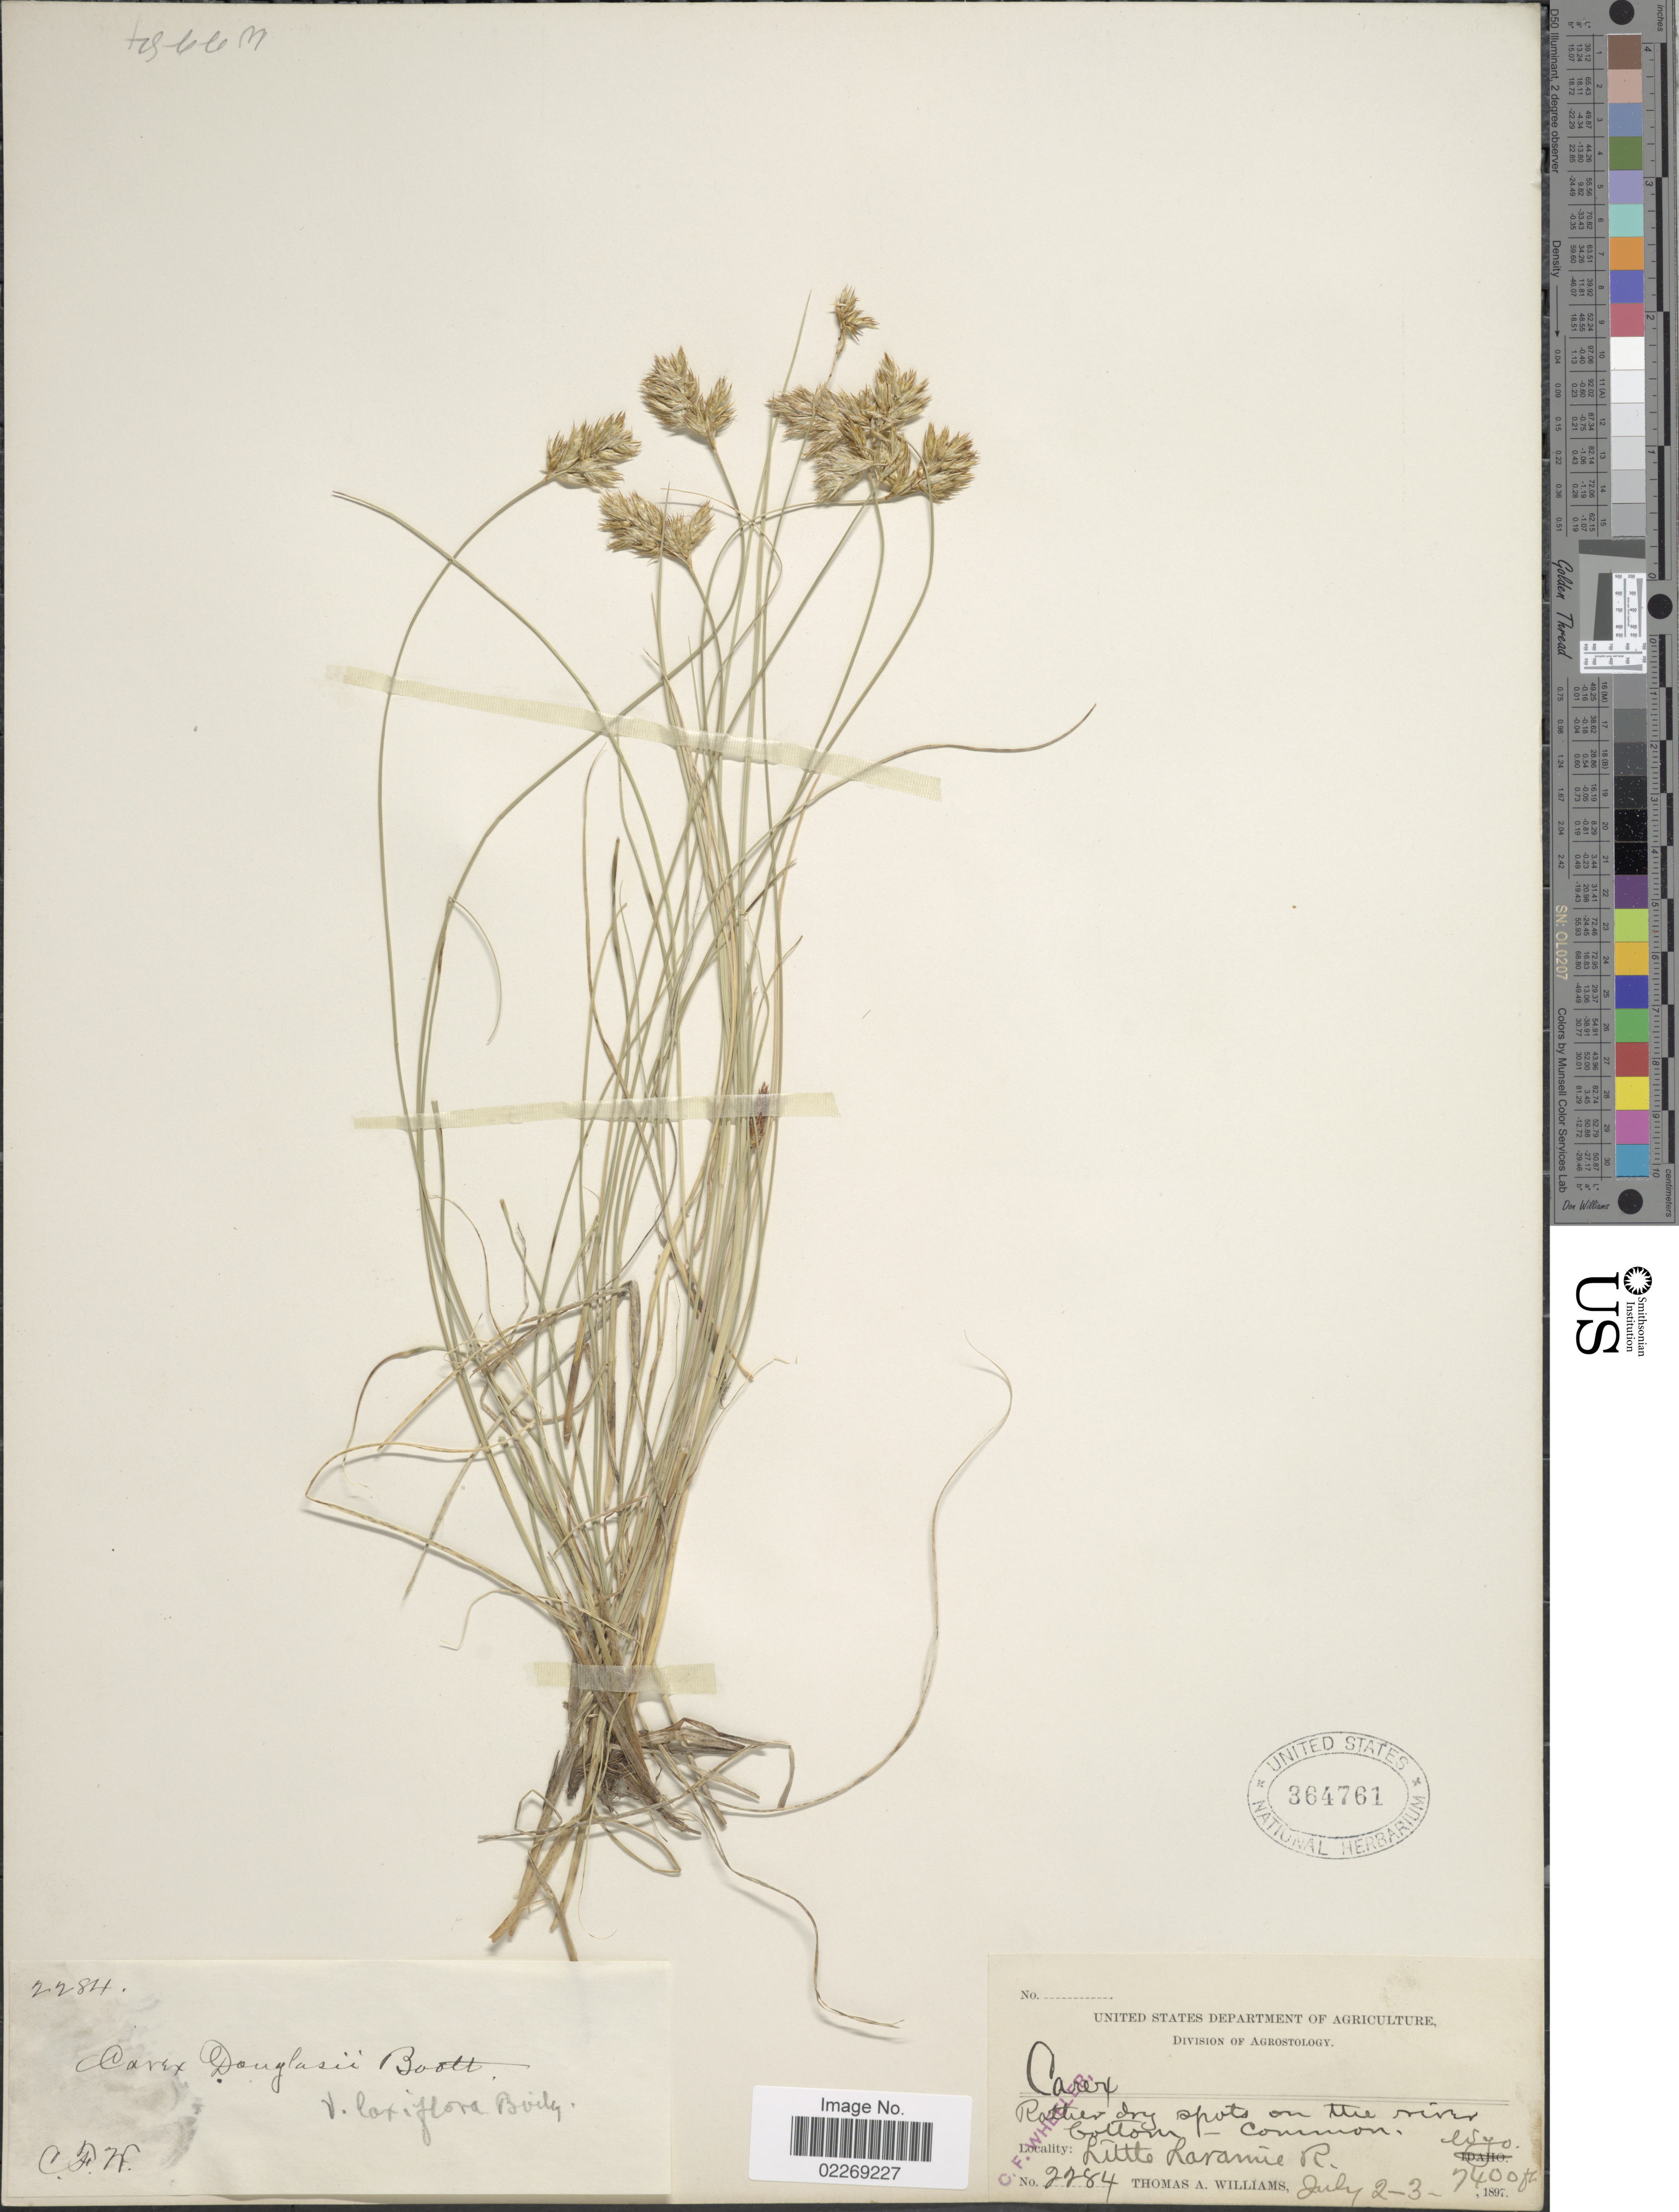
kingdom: Plantae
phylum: Tracheophyta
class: Liliopsida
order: Poales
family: Cyperaceae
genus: Carex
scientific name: Carex douglasii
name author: Boott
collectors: T. A. Williams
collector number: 2284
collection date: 1897-07-02/1897-07-03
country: United States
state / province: Wyoming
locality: Little Laramie R.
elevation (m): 2256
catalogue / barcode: US 364761